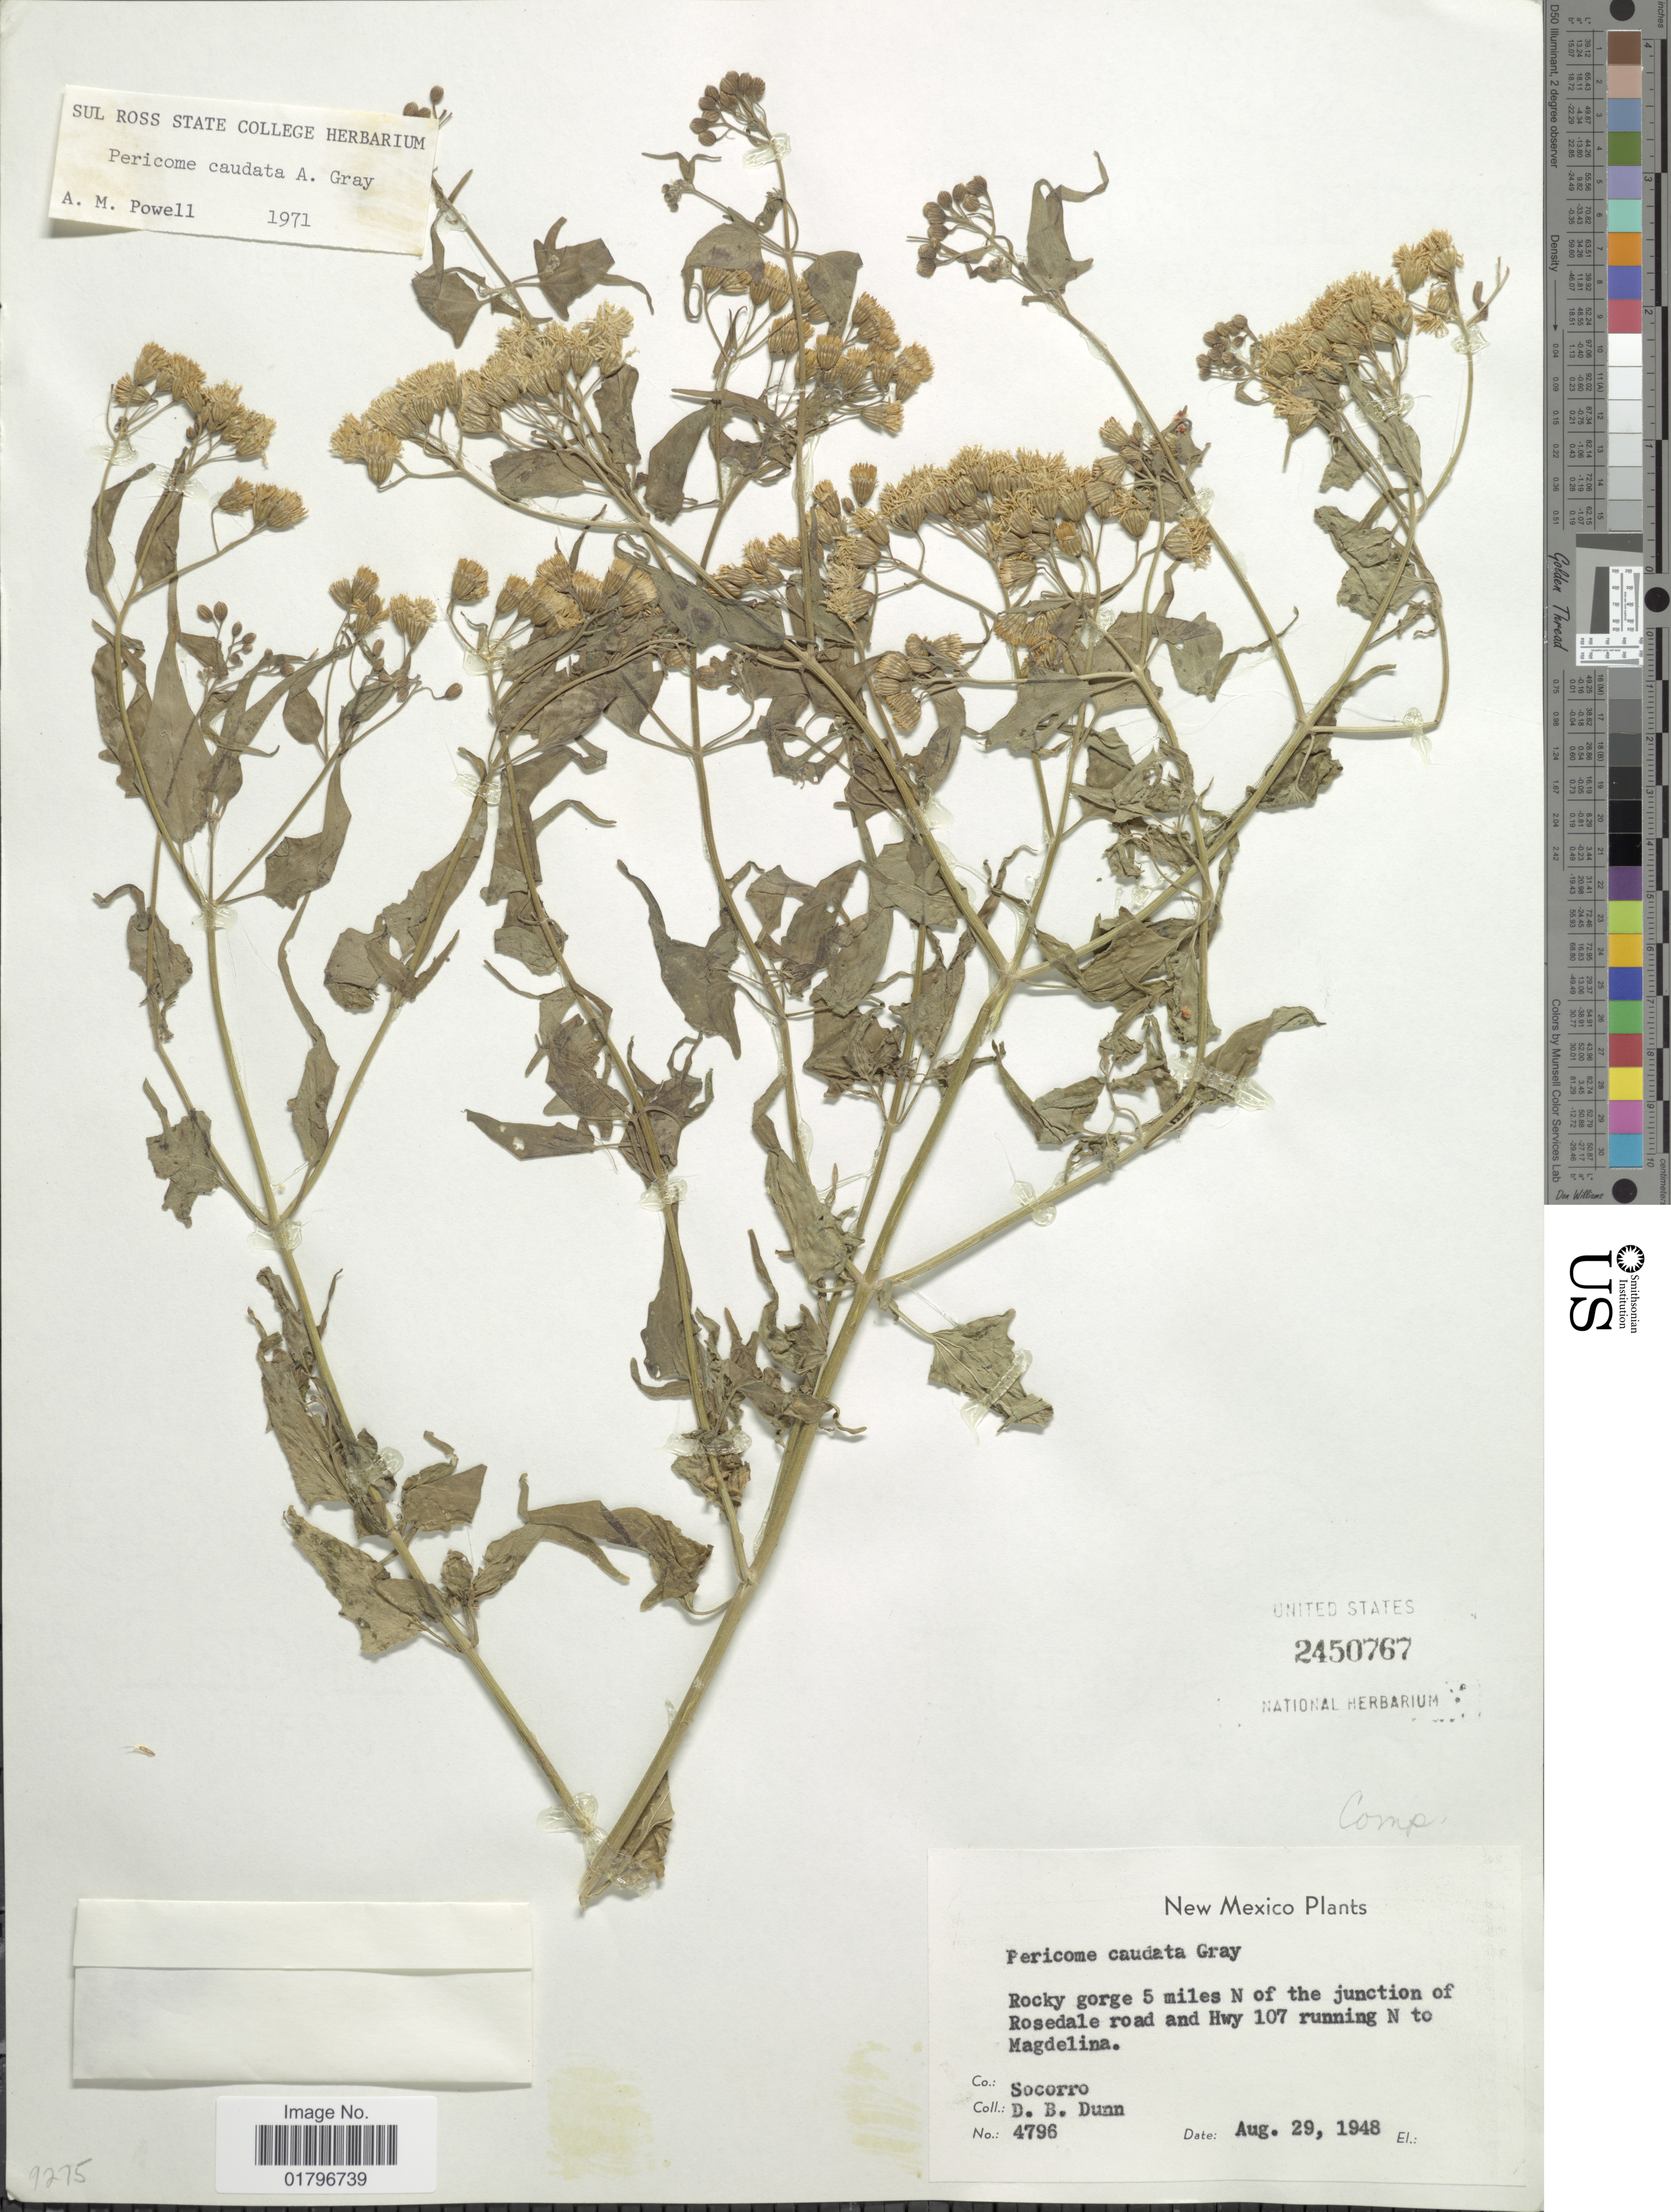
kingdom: Plantae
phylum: Tracheophyta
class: Magnoliopsida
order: Asterales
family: Asteraceae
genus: Pericome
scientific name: Pericome caudata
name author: A. Gray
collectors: D. B. Dunn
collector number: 4796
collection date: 1948-08-29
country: United States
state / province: New Mexico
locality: Rocky gorge 5 miles N of the junction of Rosedale road and Hwy 107 running N to Magdelina. Co.: Socorro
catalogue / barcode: US 2450767